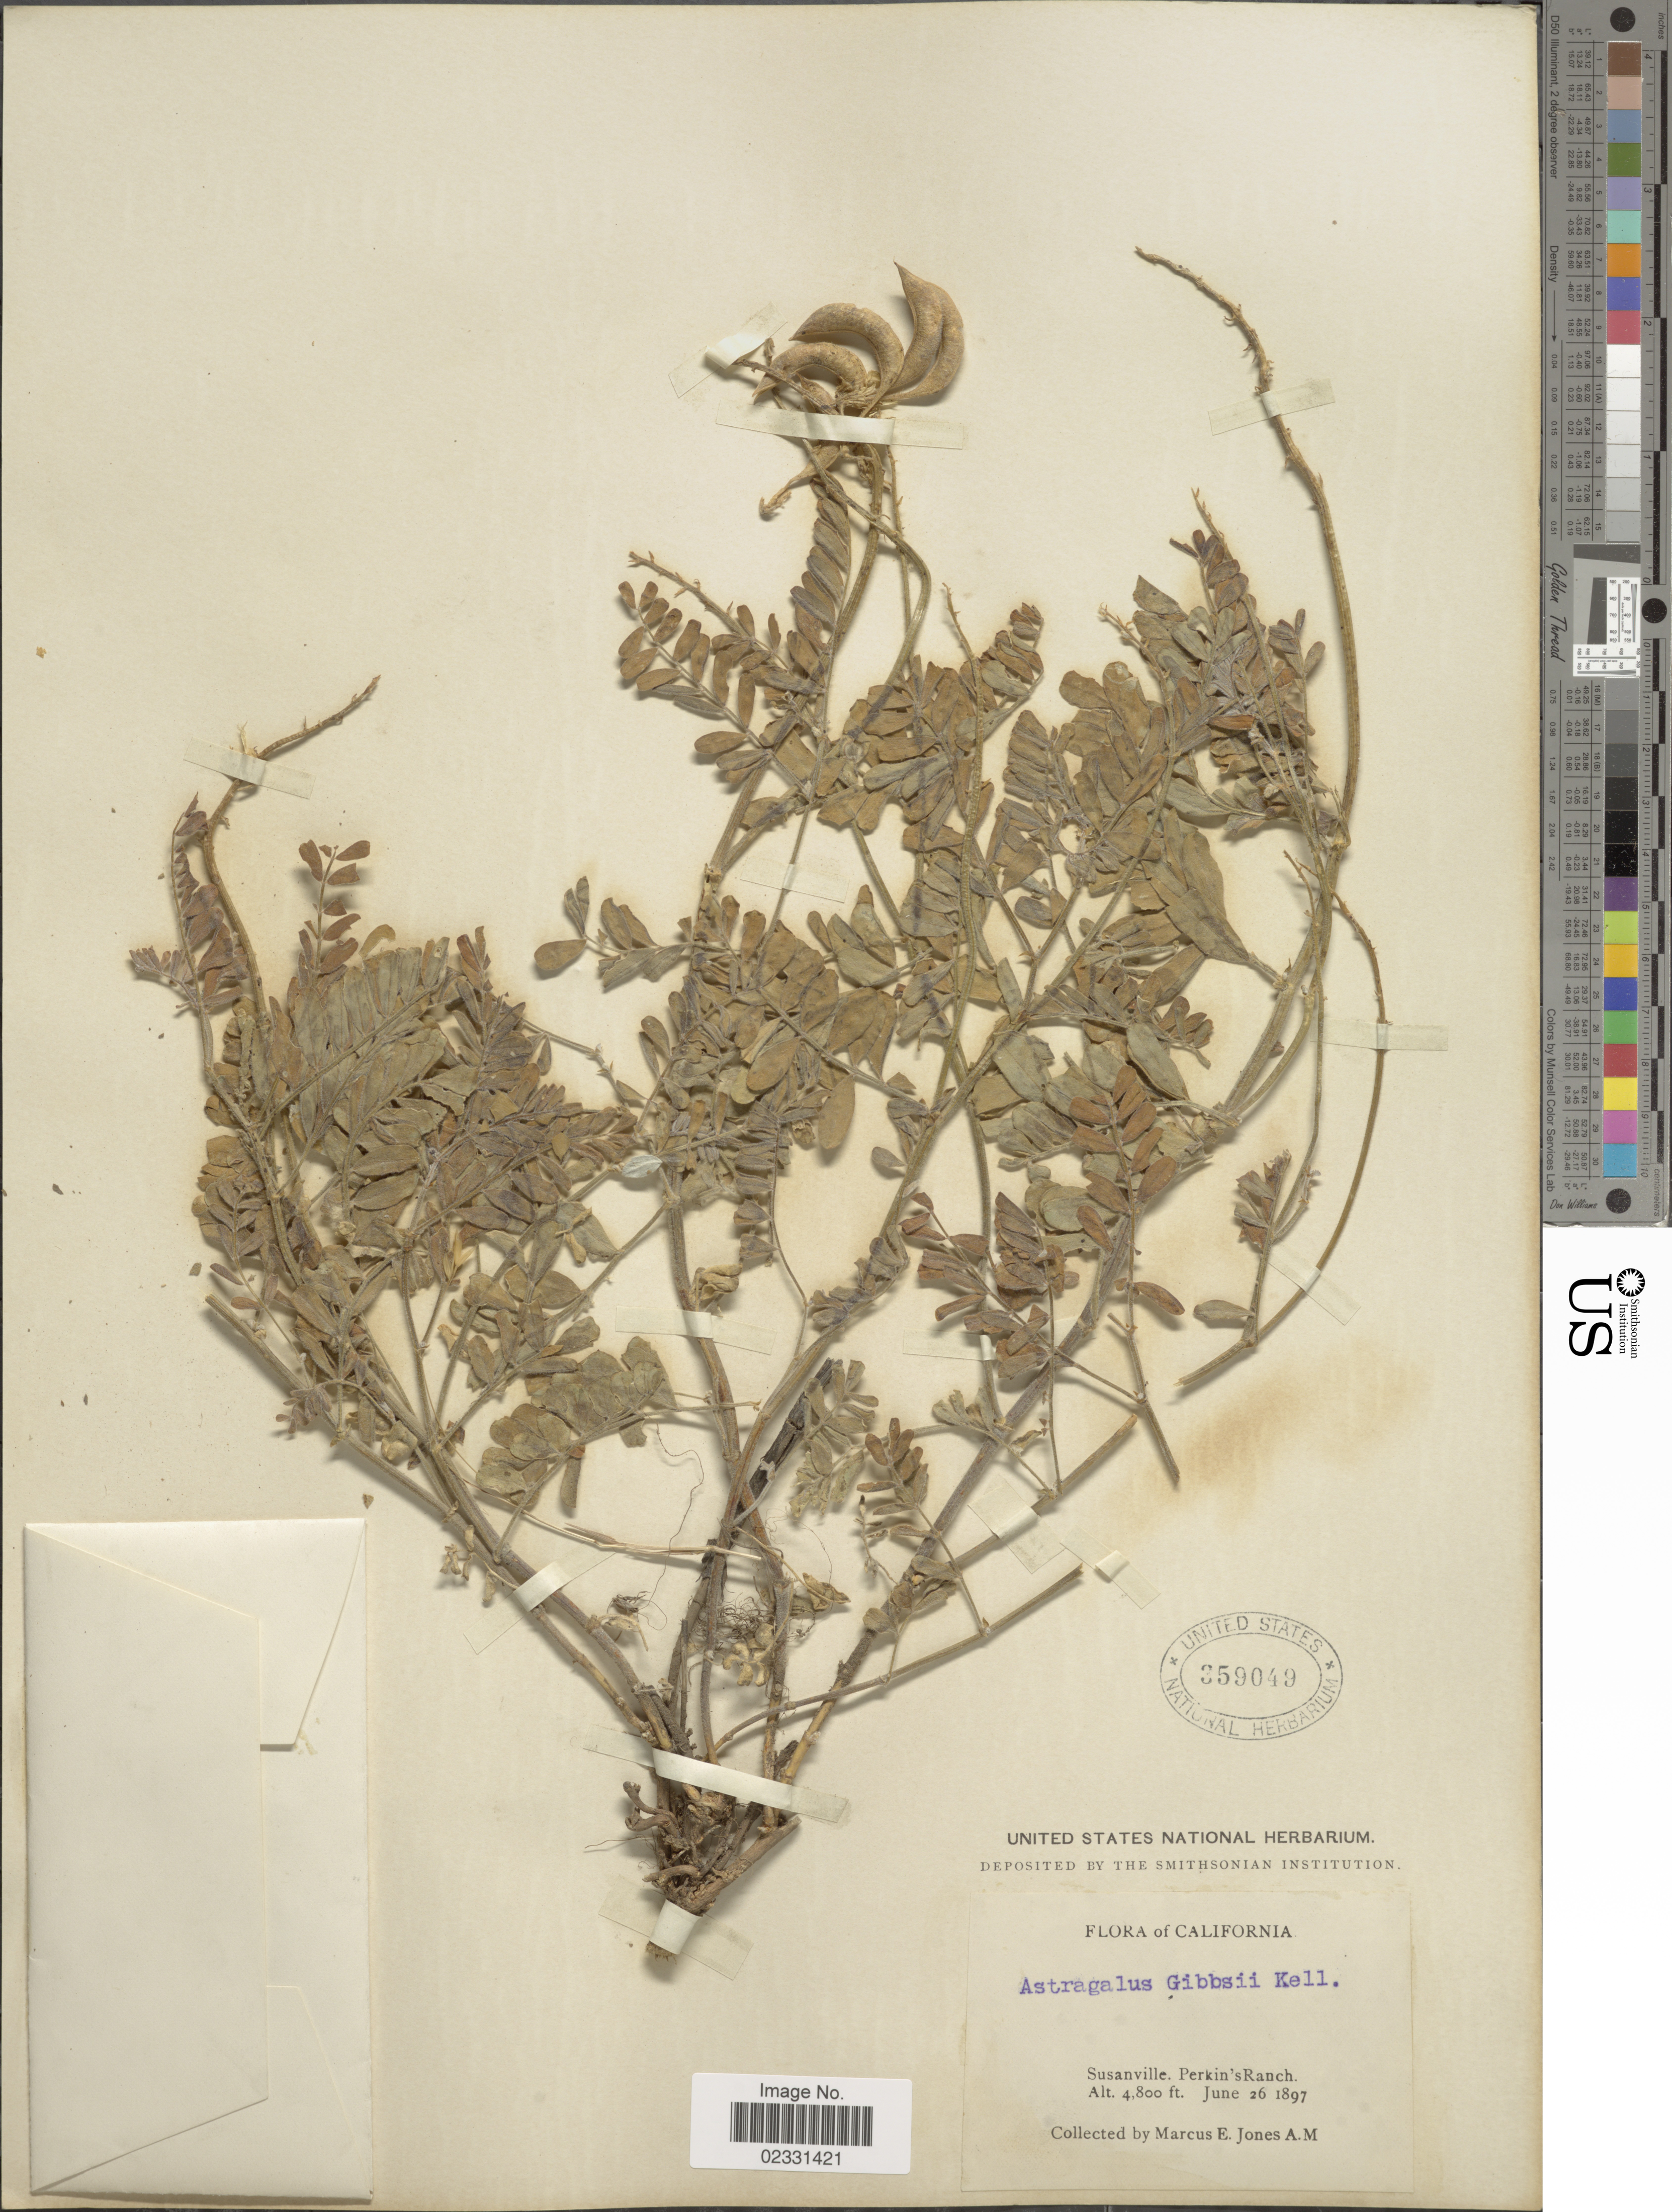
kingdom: Plantae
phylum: Tracheophyta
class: Magnoliopsida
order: Fabales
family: Fabaceae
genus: Astragalus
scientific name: Astragalus gibbsii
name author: Kellogg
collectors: M. E. Jones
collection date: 1897-06-26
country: United States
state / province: California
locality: Susanville. Perkin's Ranch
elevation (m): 1463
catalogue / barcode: US 359049